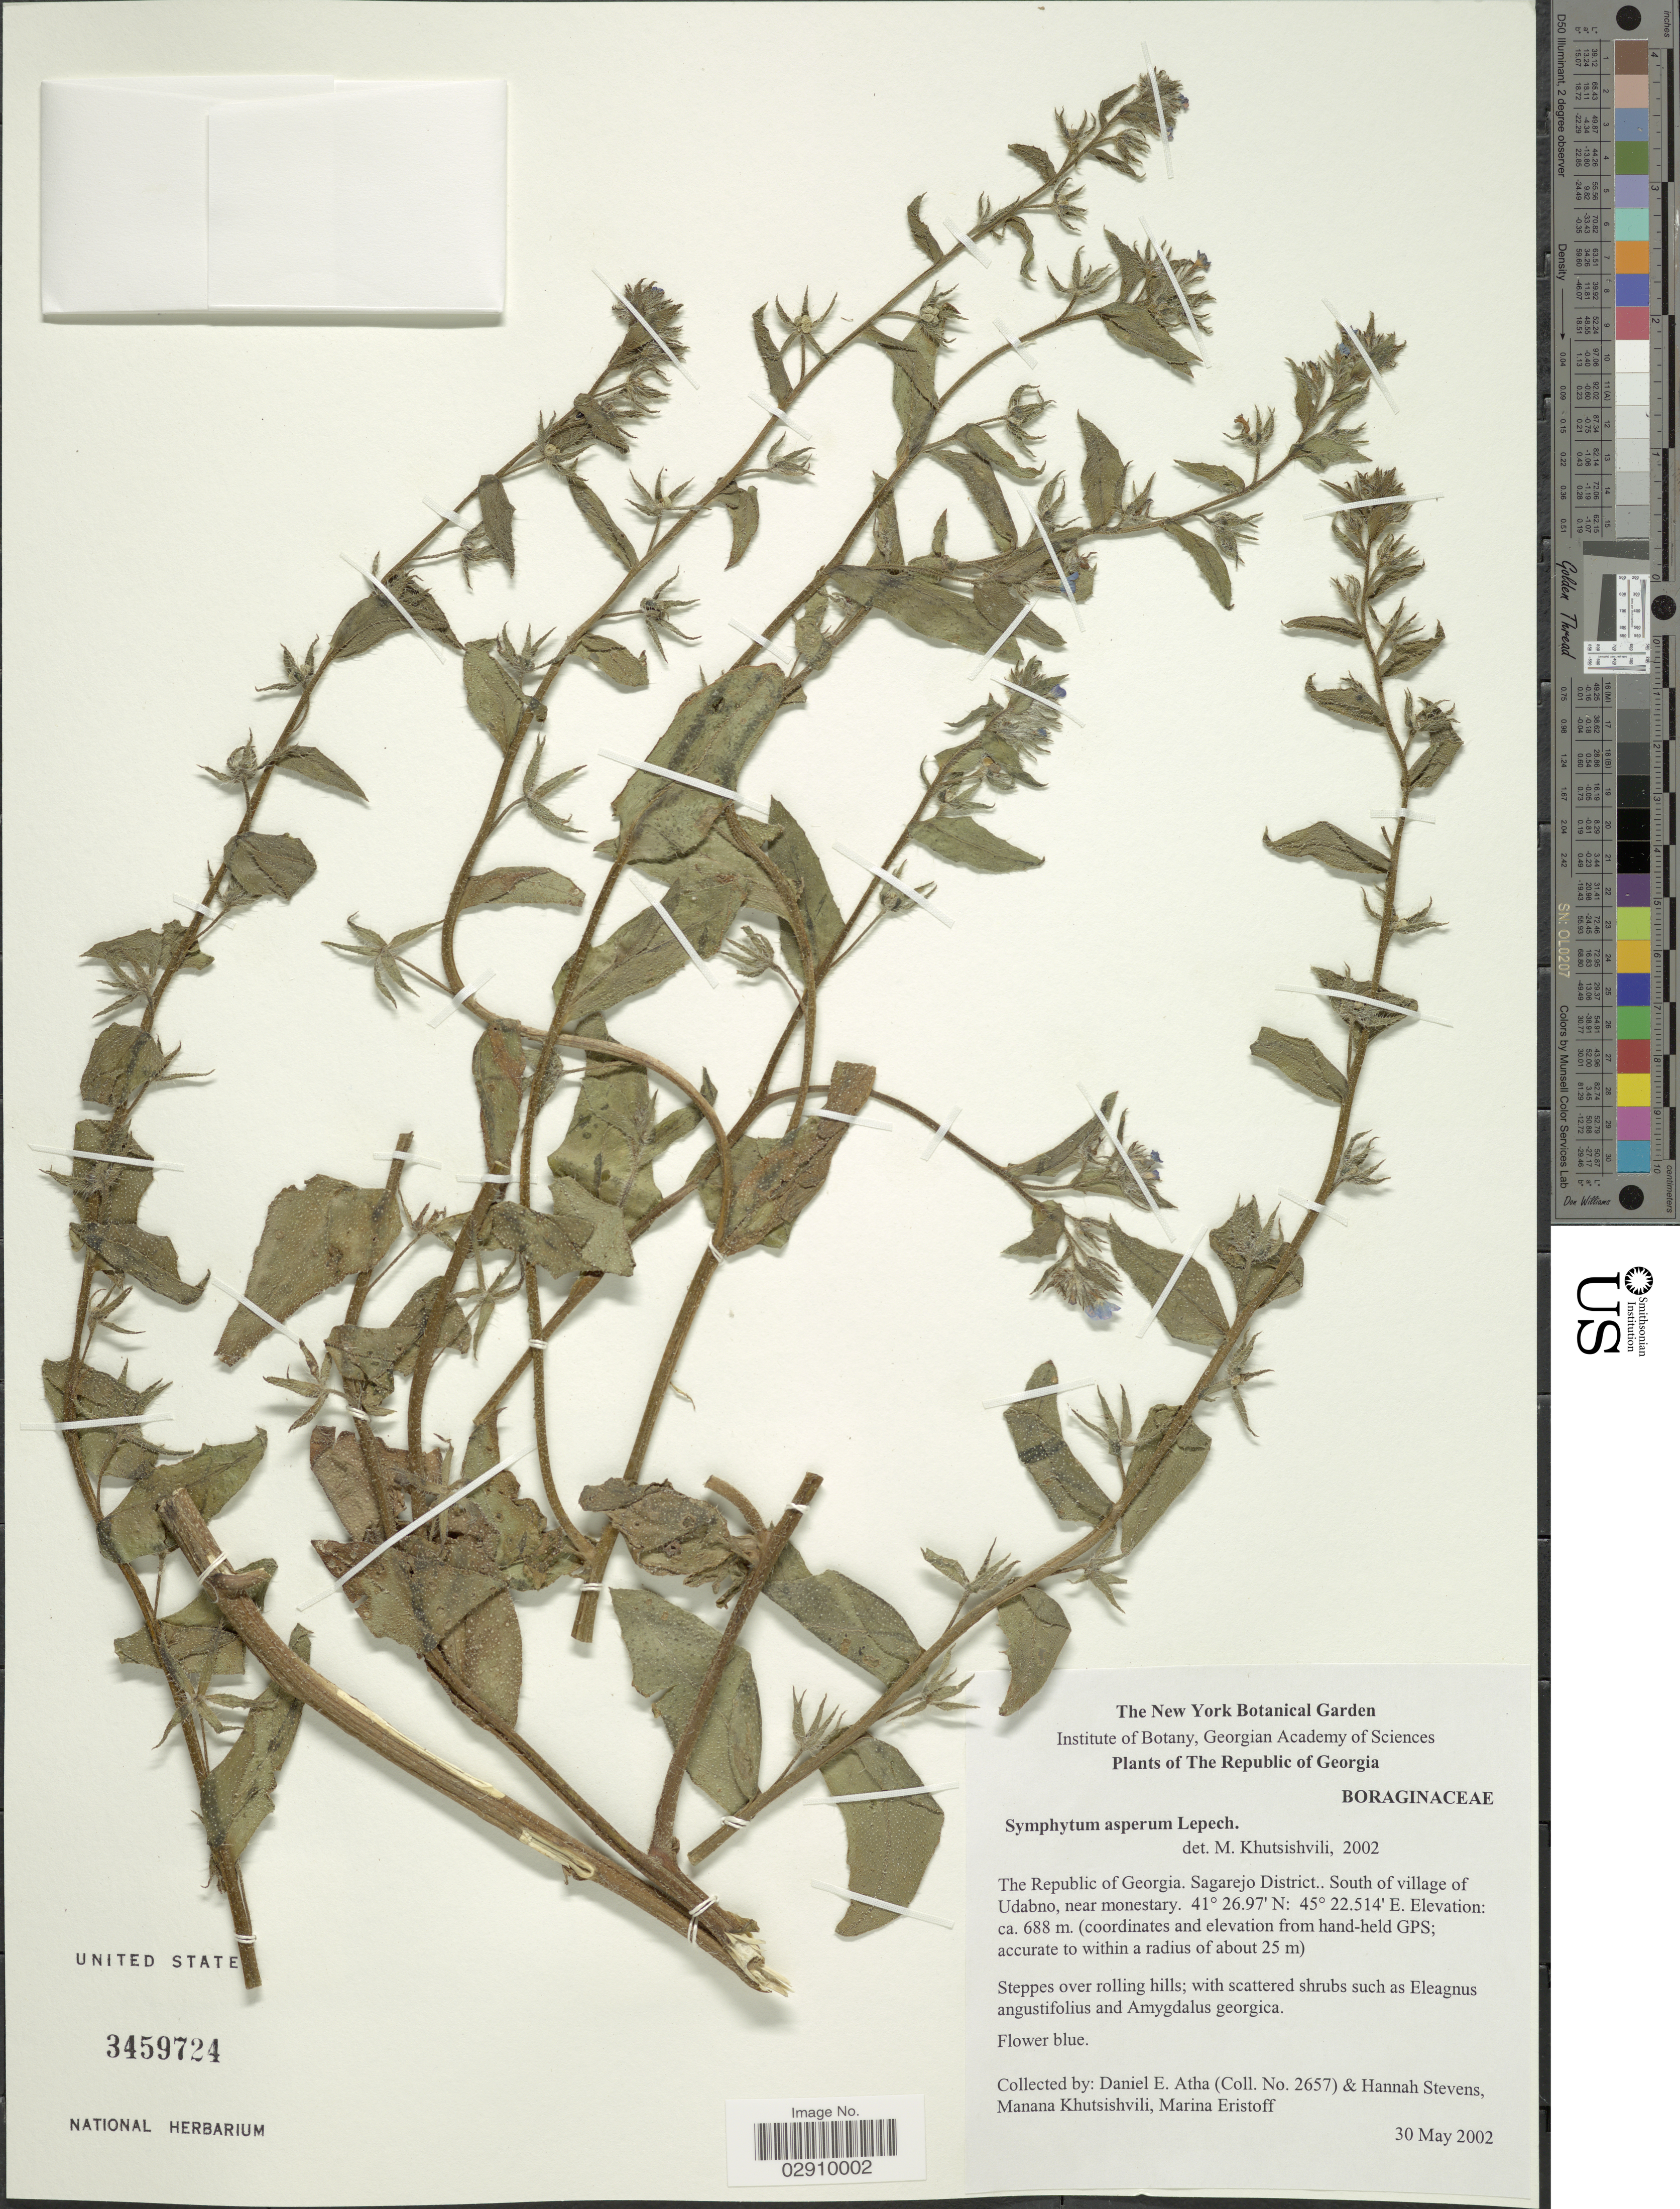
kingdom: Plantae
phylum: Tracheophyta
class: Magnoliopsida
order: Boraginales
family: Boraginaceae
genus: Symphytum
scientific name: Symphytum asperum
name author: Lepech.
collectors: D. Atha, H. Stevens, M. Khutsiskvili & M. Eristoff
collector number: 2657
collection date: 2002-05-30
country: Georgia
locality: The Republic of Georgia, Sagarejo District, South of village of Udabno, near monestary.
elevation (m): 688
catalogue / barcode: US 3459724